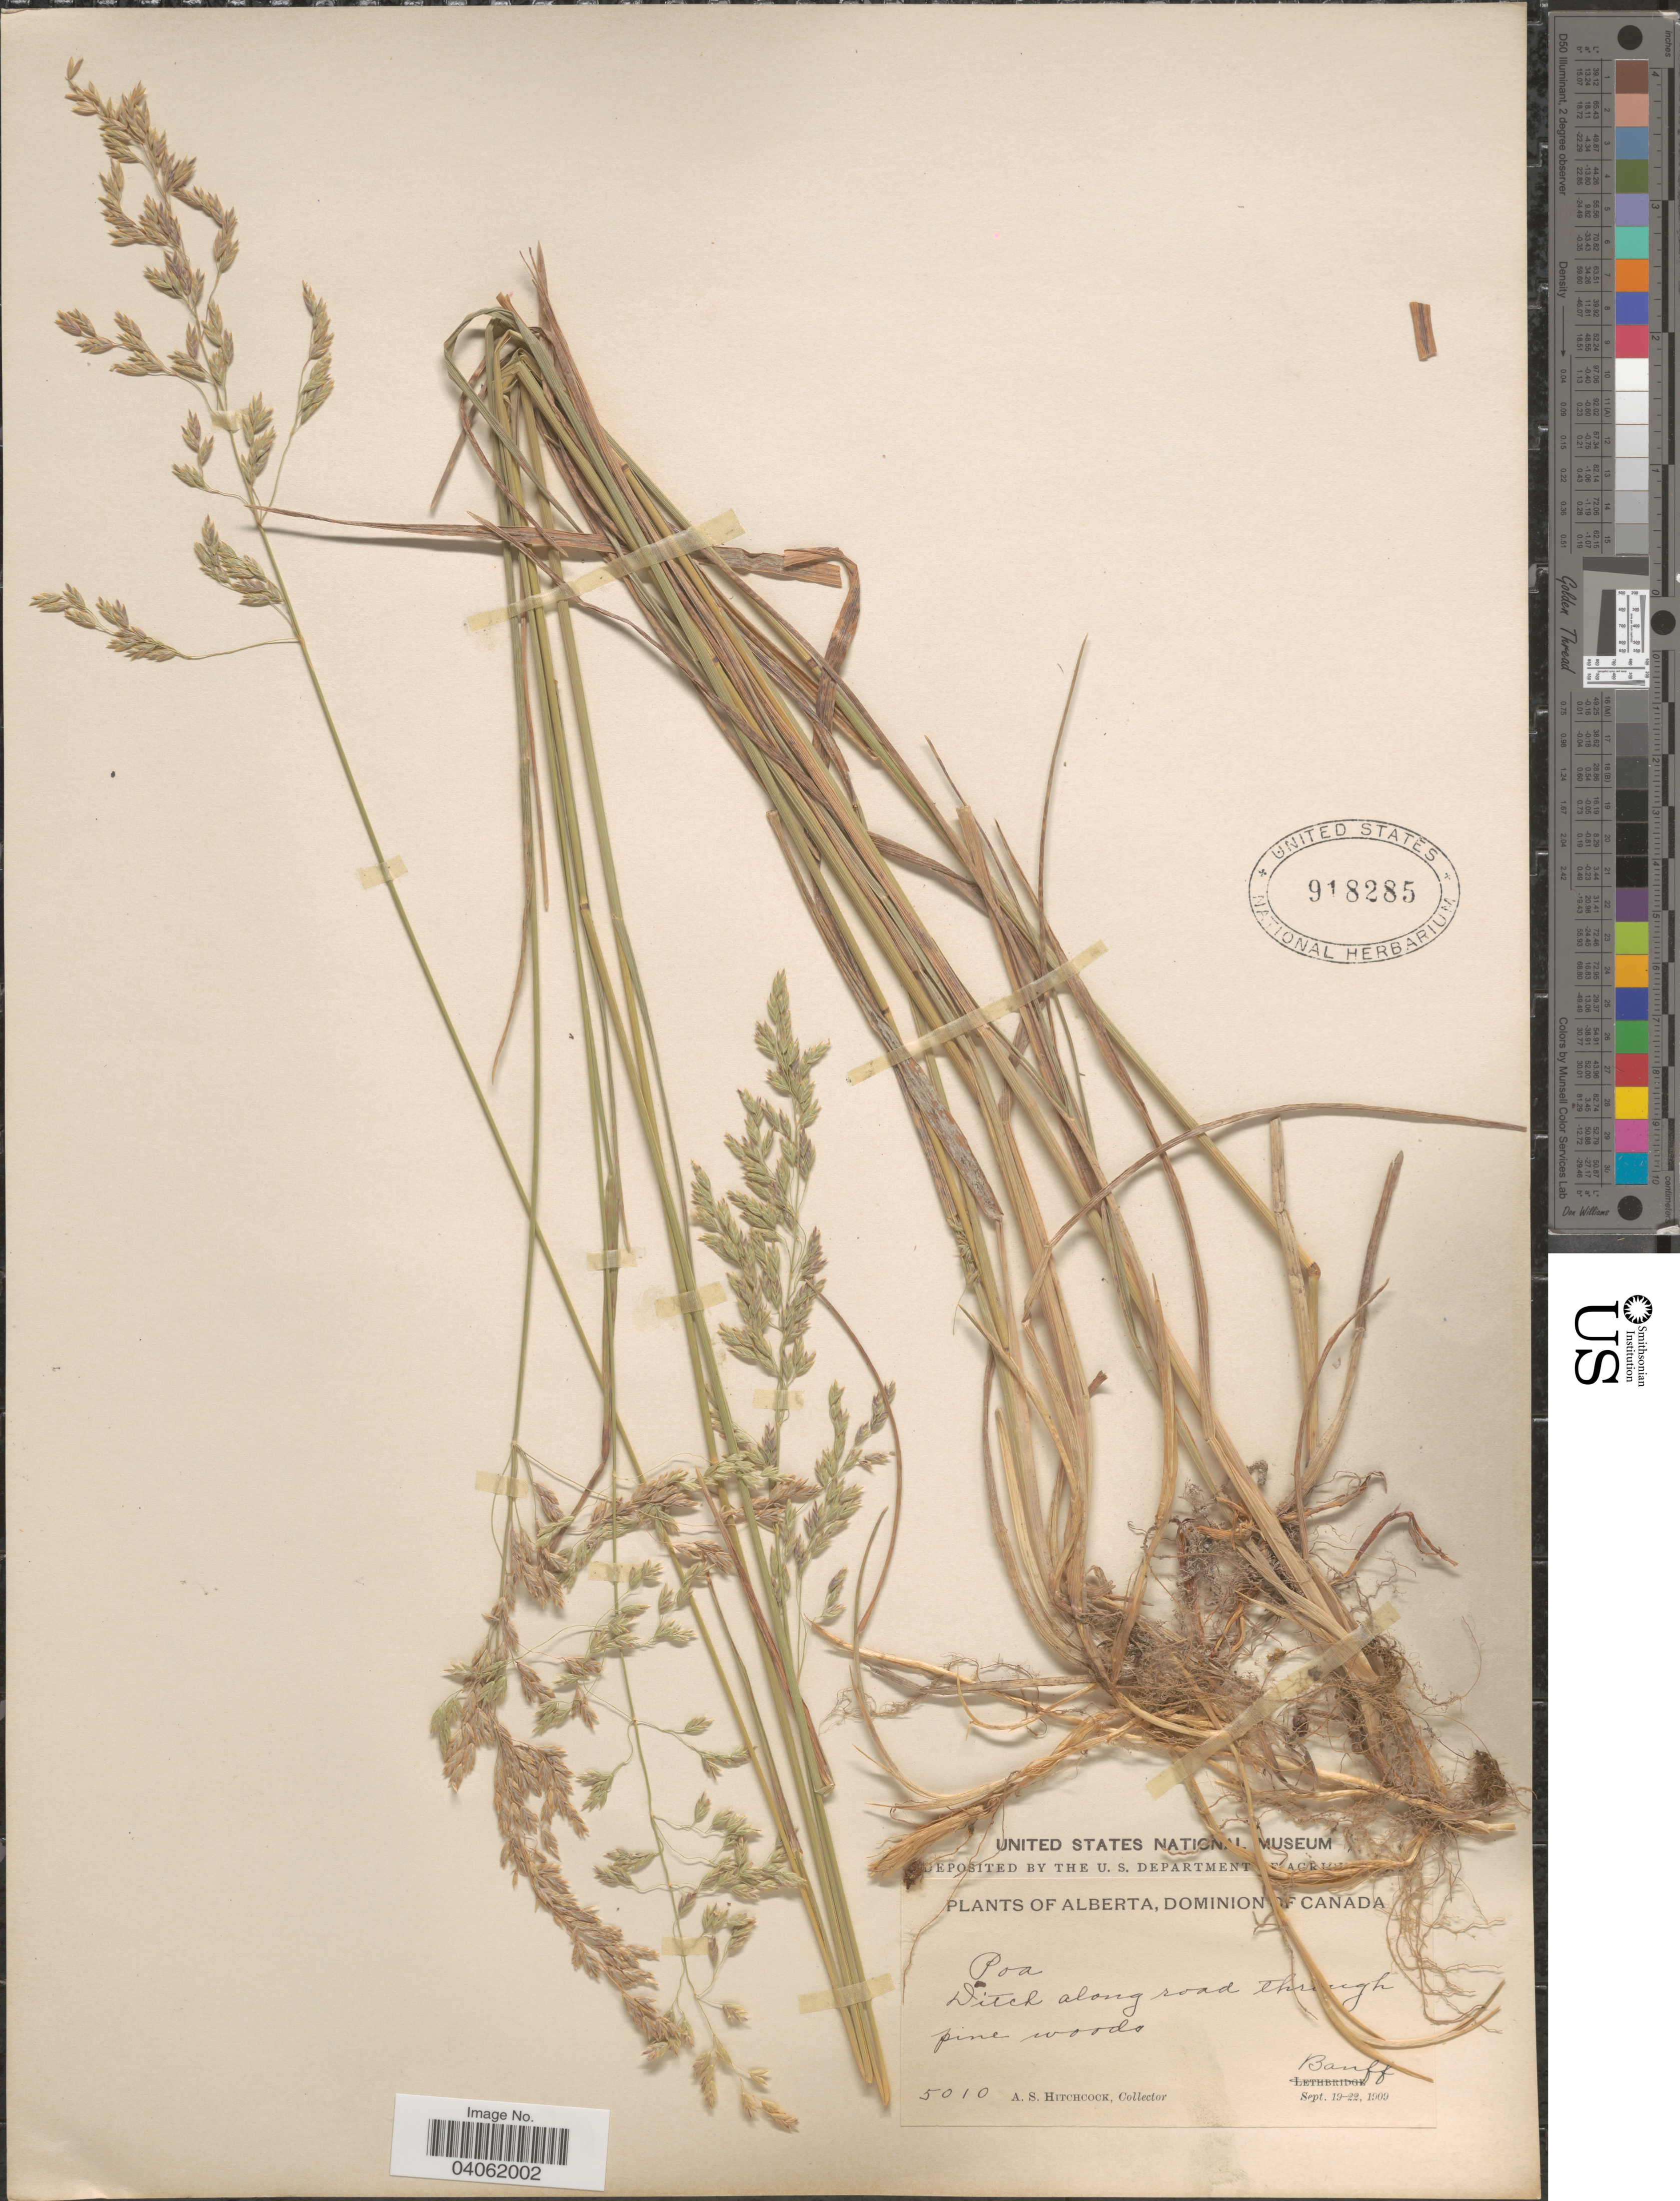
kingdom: Plantae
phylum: Tracheophyta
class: Liliopsida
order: Poales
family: Poaceae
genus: Poa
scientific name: Poa pratensis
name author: L.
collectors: A. S. Hitchcock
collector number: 5010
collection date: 1909-09-19/1909-09-22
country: Canada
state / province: Alberta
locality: Dominion of Canada. Banff.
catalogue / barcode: US 918285